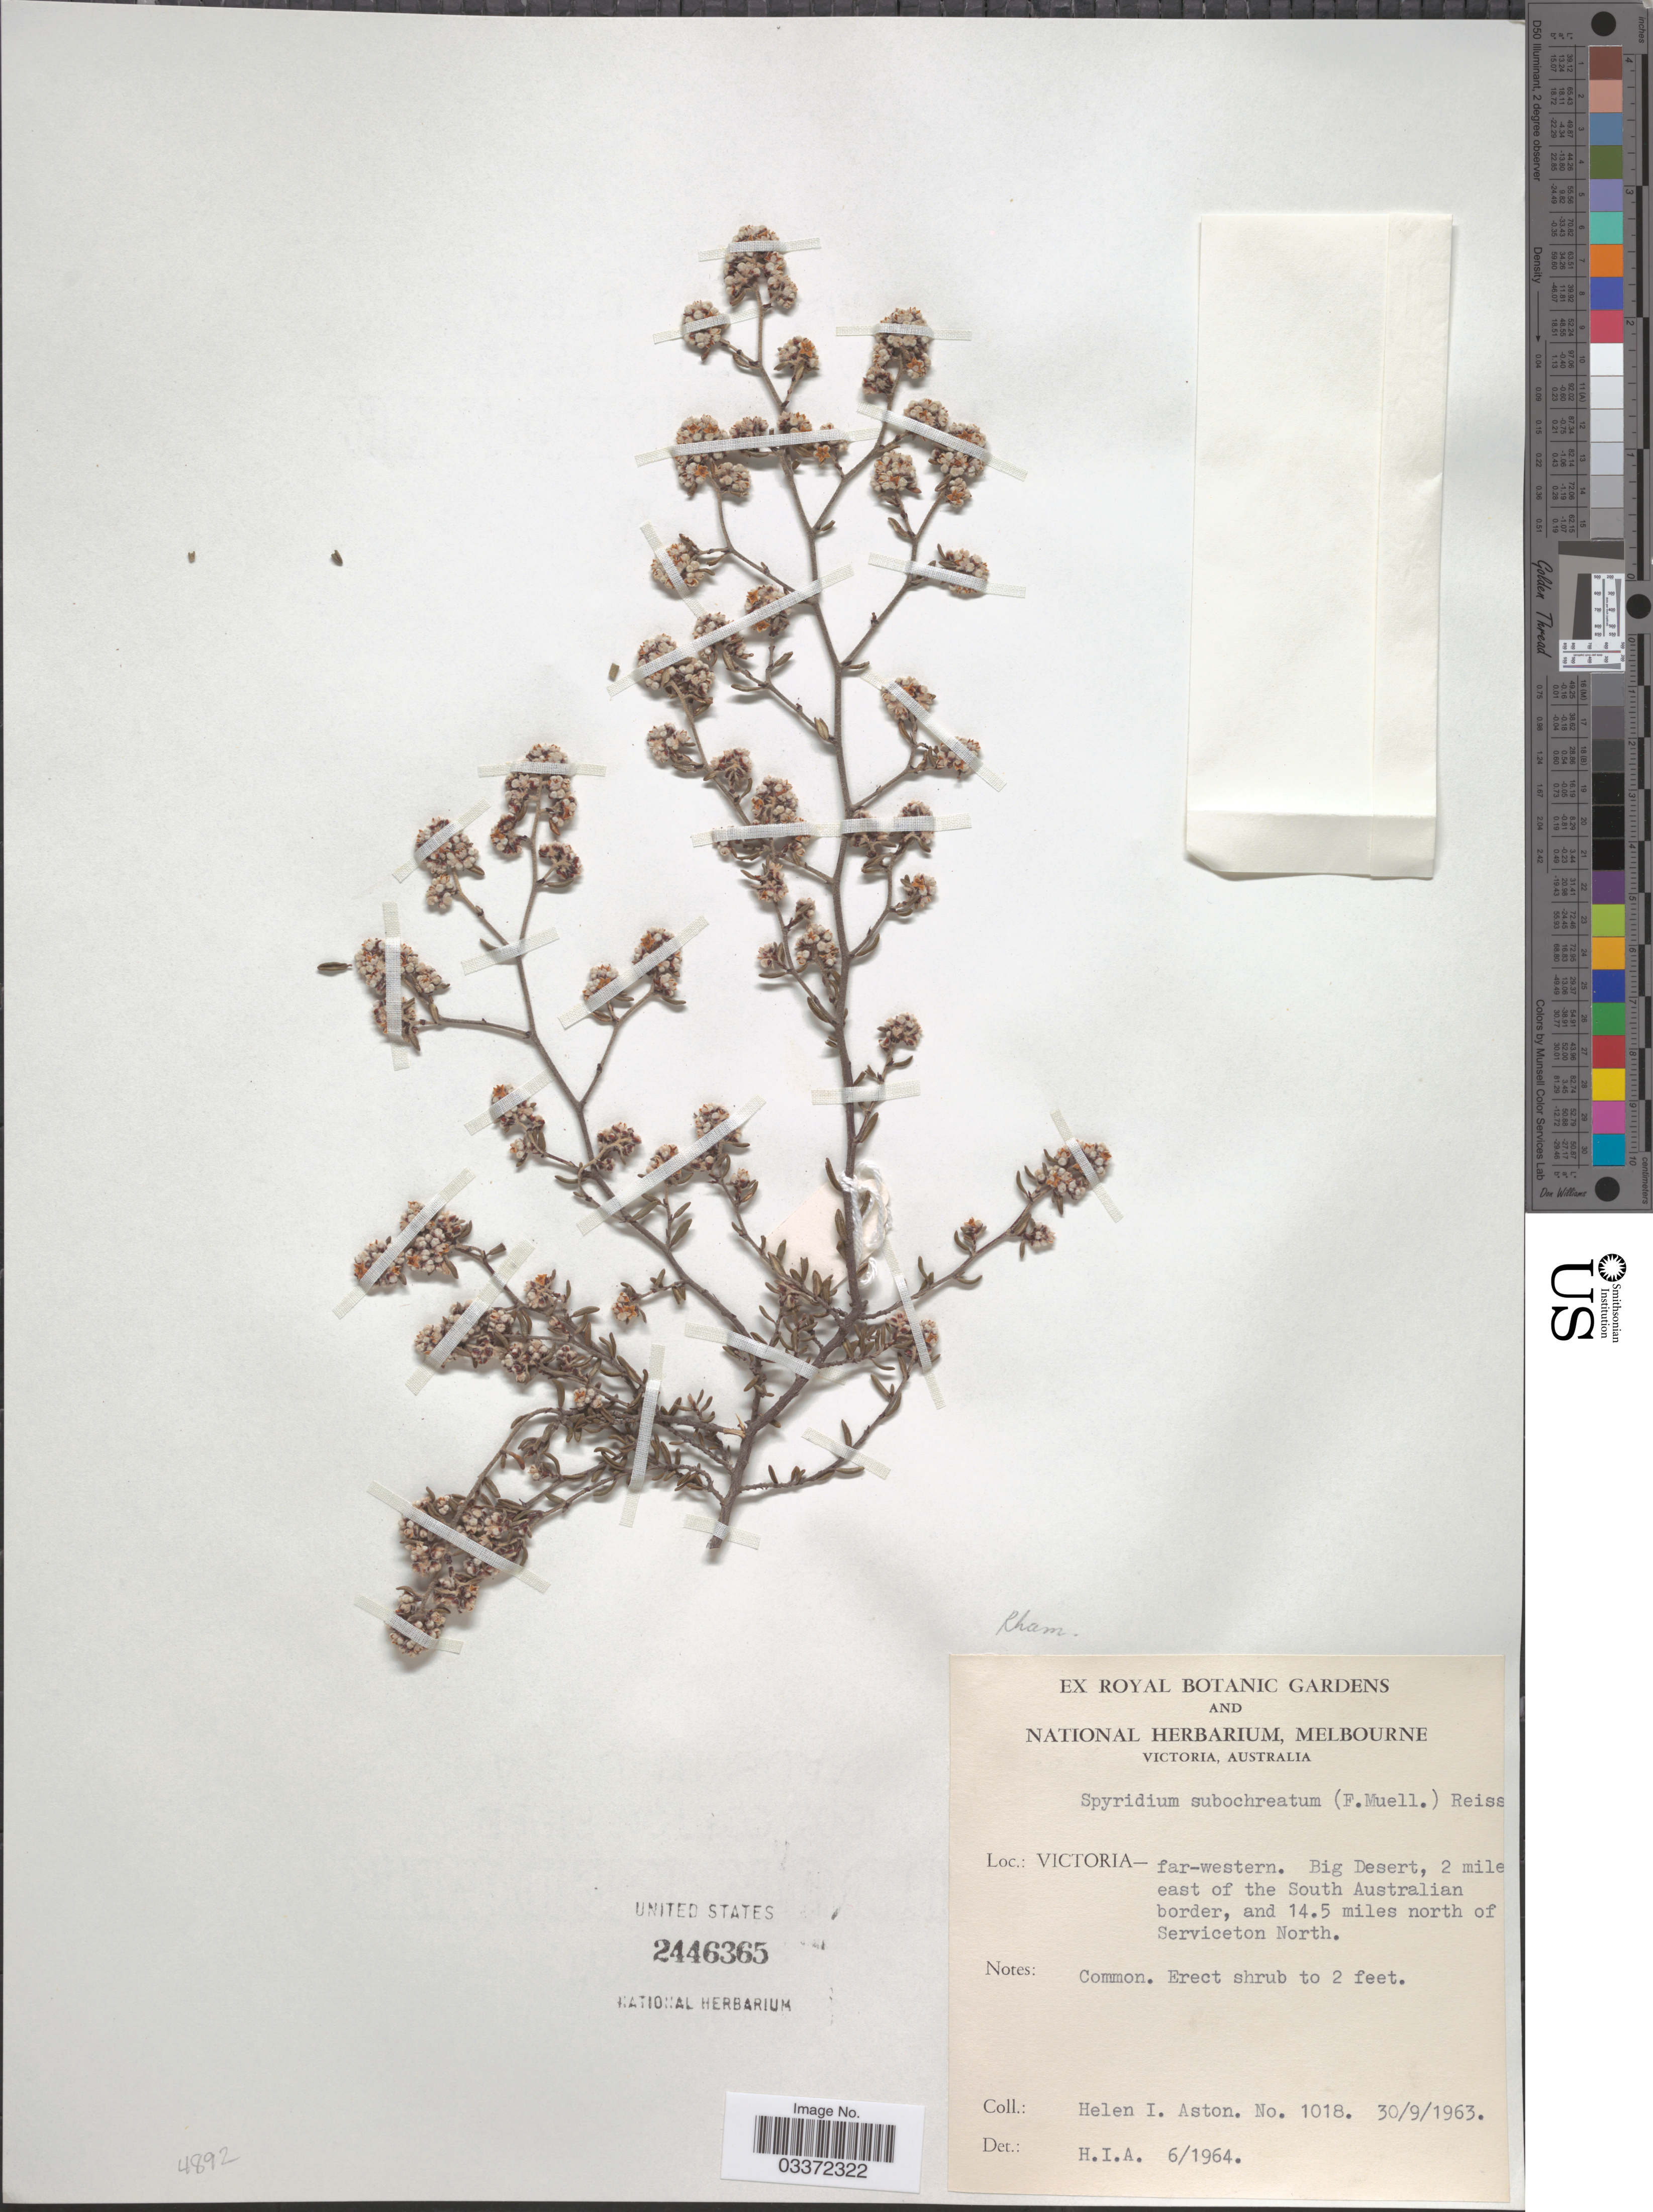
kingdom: Plantae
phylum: Tracheophyta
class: Magnoliopsida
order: Rosales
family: Rhamnaceae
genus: Spyridium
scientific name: Spyridium subochreatum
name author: (F. Muell.) Reissek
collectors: H. I. Aston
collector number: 1018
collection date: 1963-09-30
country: Australia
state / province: South Australia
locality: Victoria - far-western. Big Desert, 2 mile east of the South Australian border, and 14.5 miles north of Serviceton North.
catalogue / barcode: US 2446365